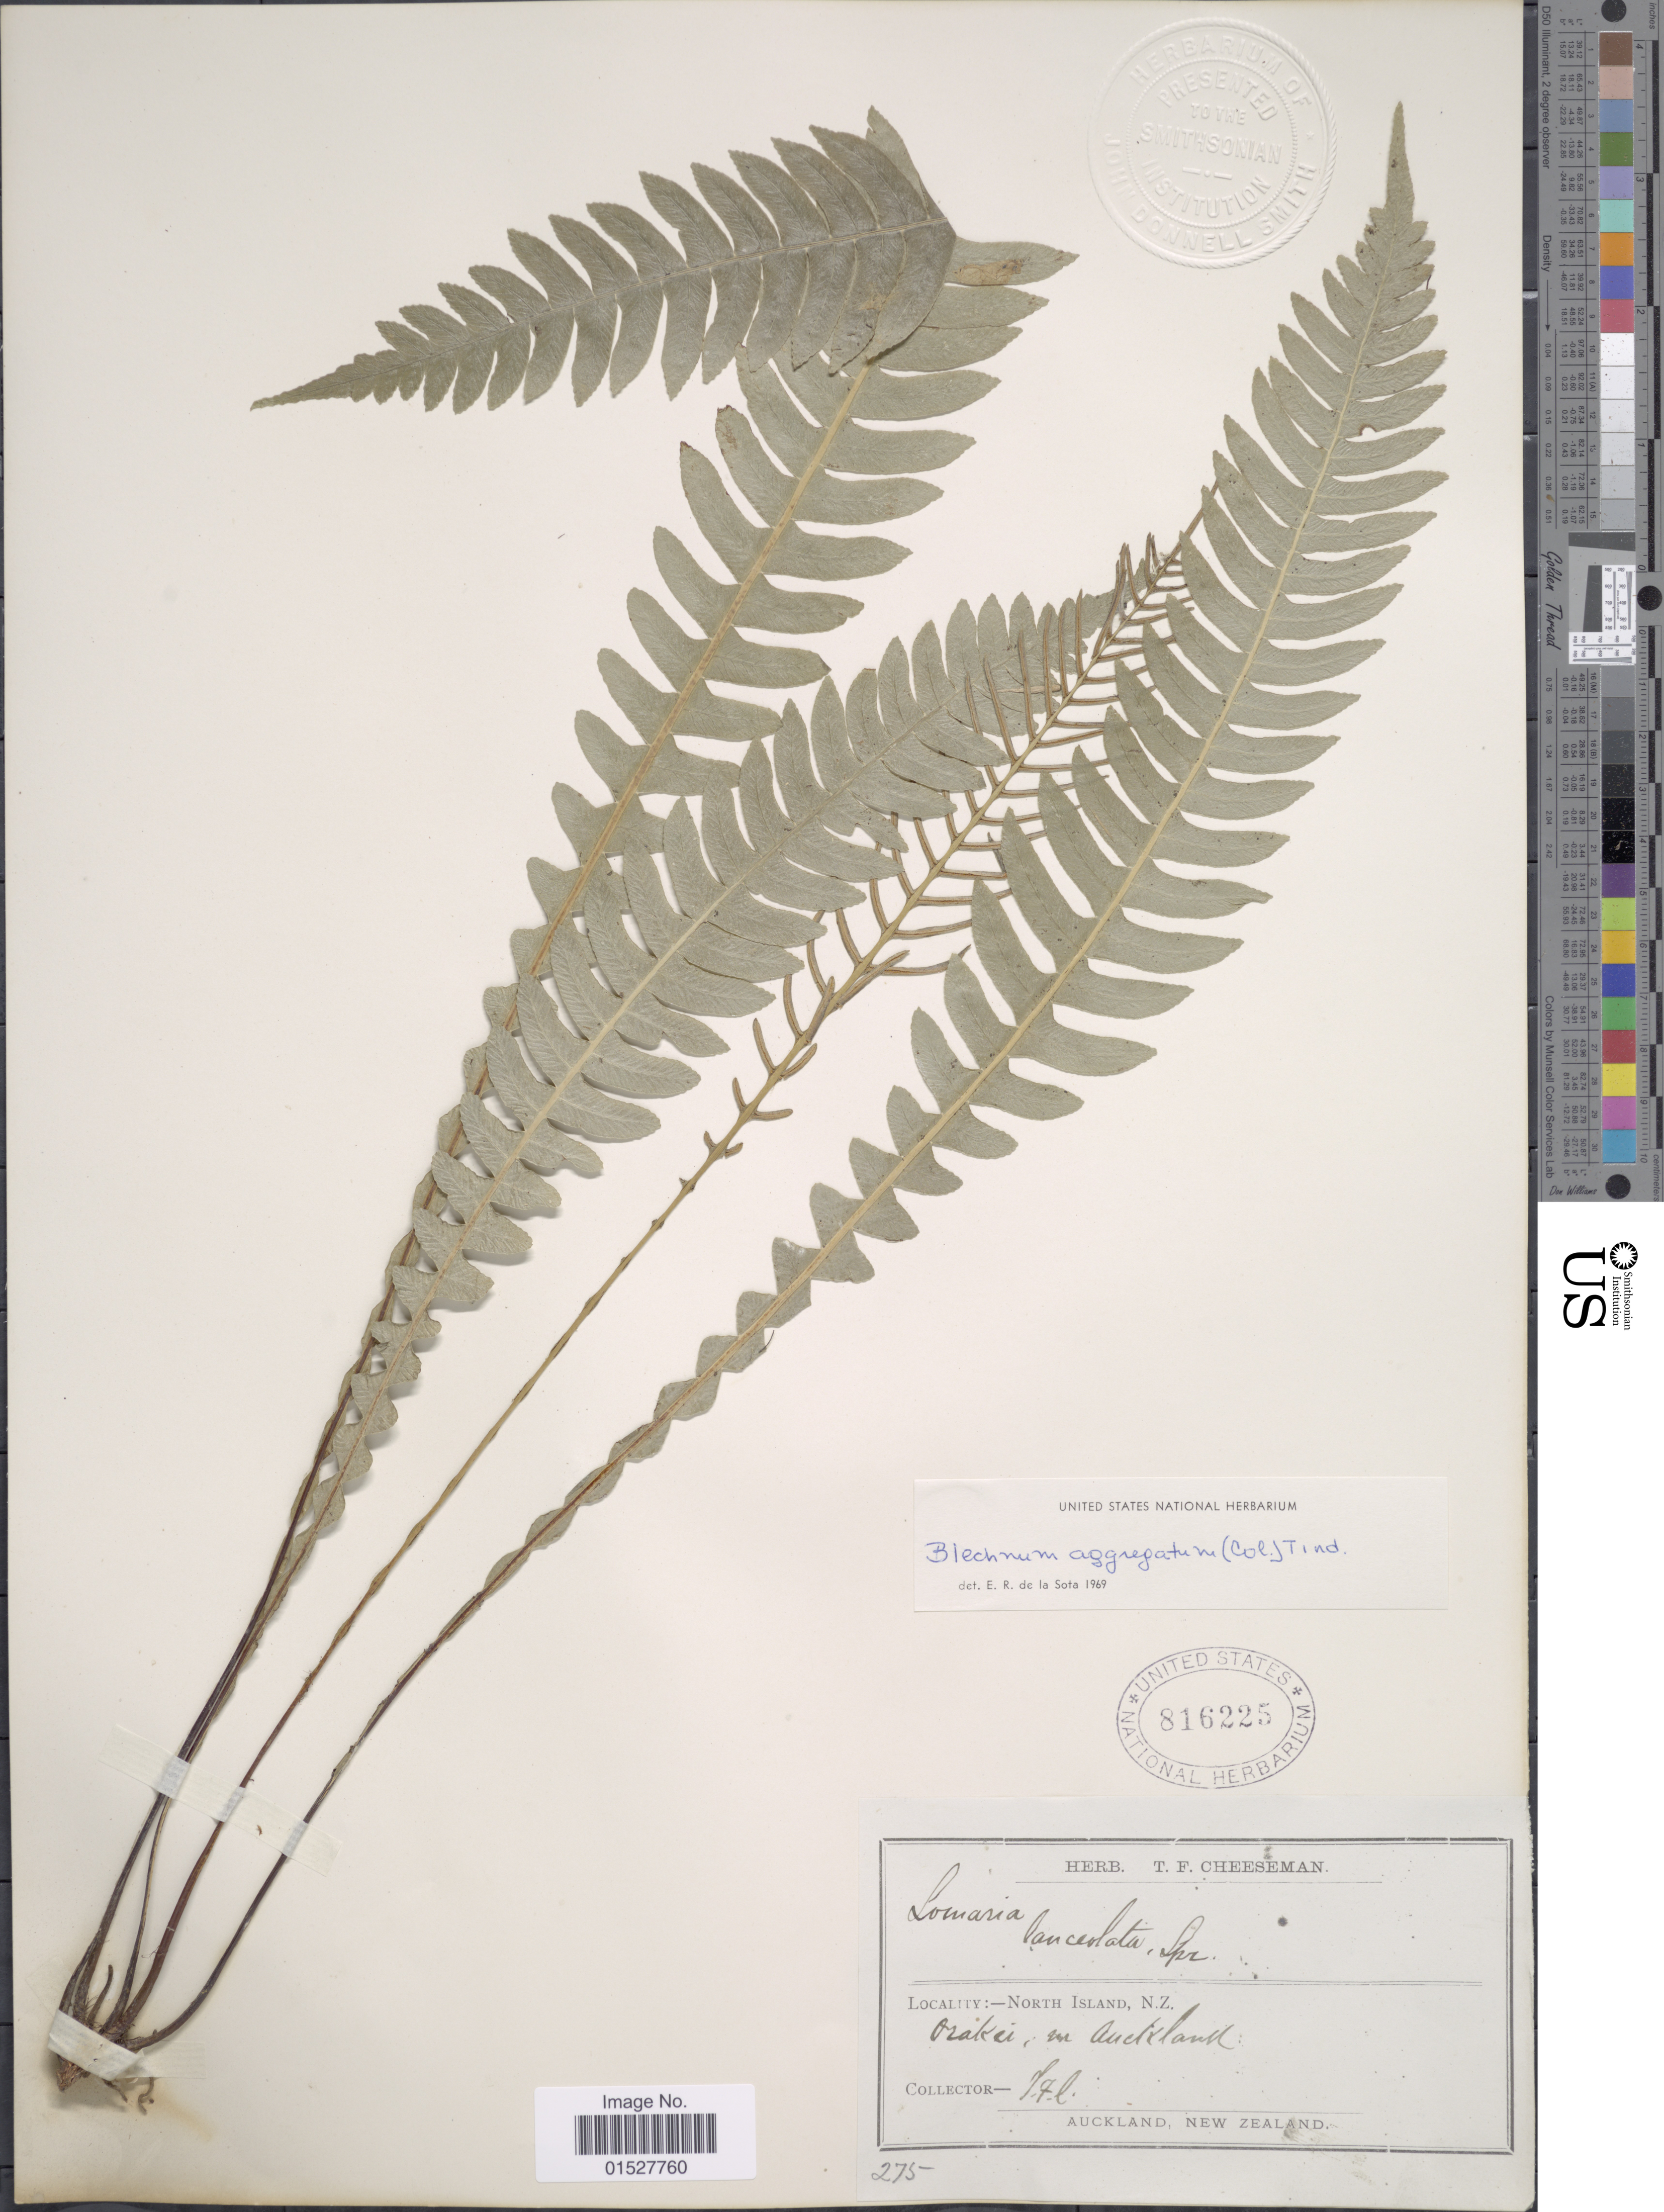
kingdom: Plantae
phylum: Tracheophyta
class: Polypodiopsida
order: Polypodiales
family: Blechnaceae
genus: Blechnum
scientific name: Blechnum aggregatum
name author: (Colenso) Tindale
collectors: T. F. Cheeseman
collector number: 275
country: New Zealand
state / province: Auckland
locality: North Island, N.Z., Orakei Auckland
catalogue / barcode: US 816225